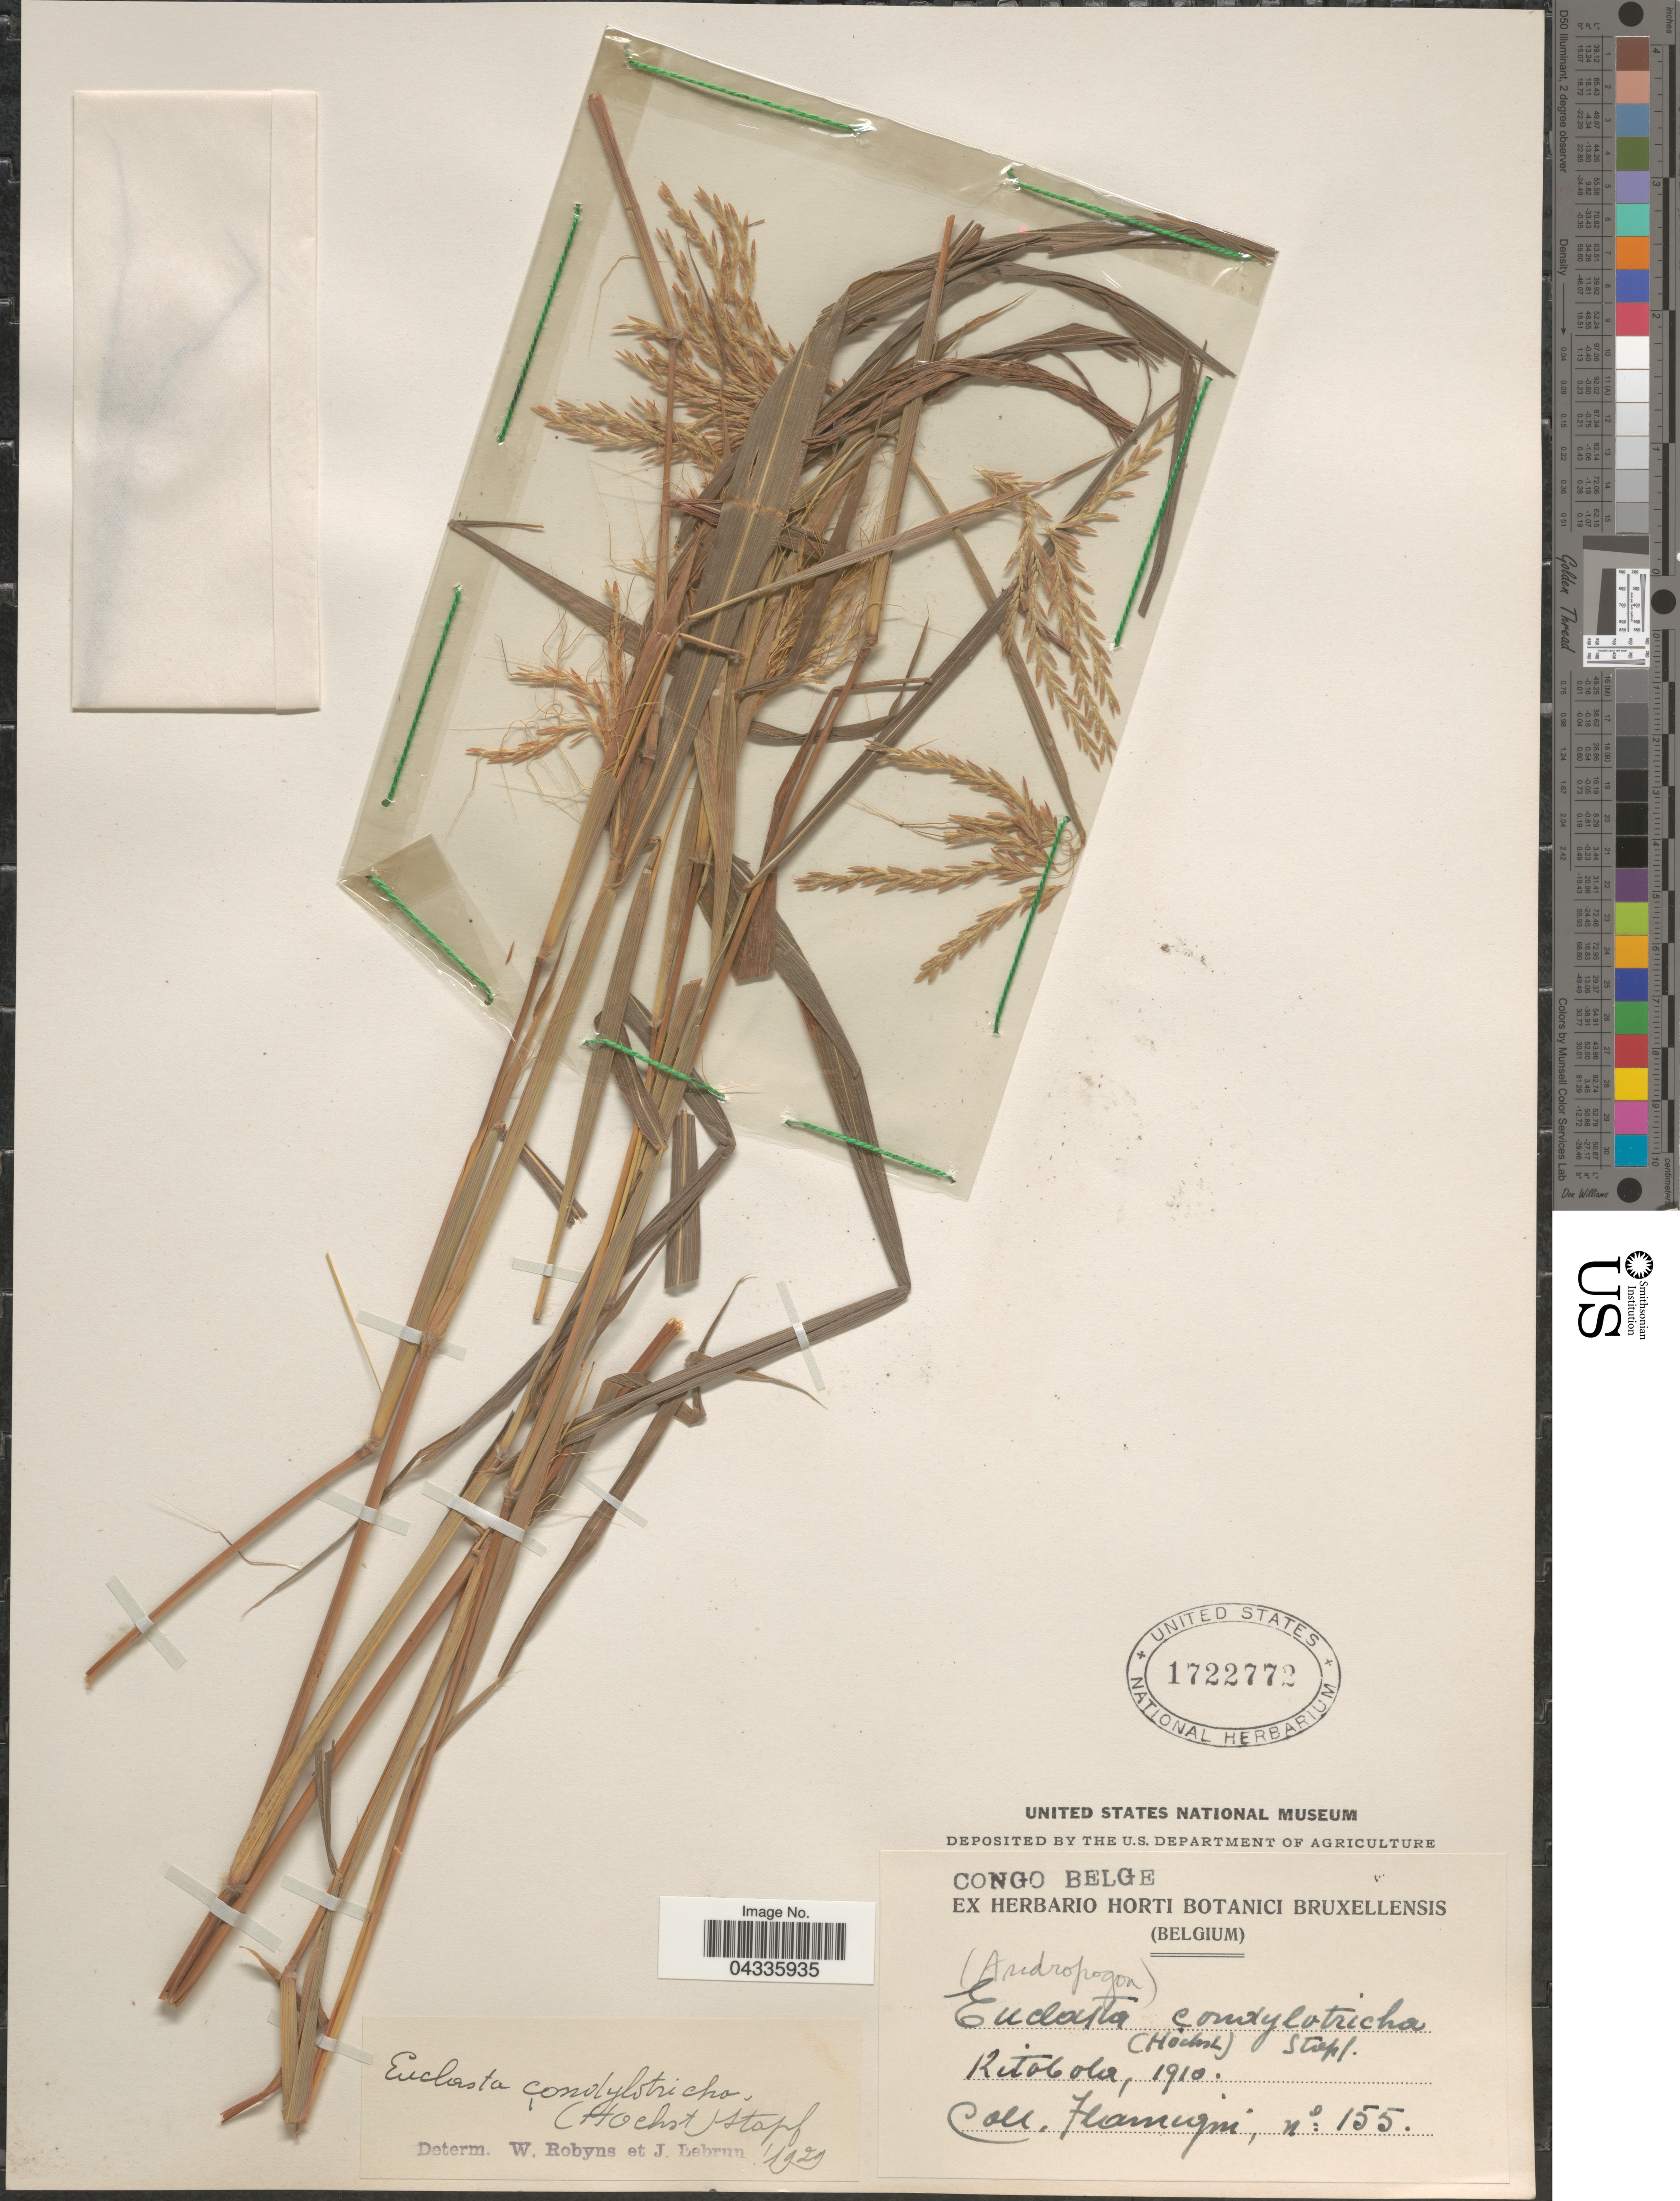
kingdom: Plantae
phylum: Tracheophyta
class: Liliopsida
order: Poales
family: Poaceae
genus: Euclasta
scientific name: Euclasta condylotricha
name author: (Hochst. ex Steud.) Stapf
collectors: Flamigni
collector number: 155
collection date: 1910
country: Congo, Democratic Republic of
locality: Congo Belge. Kitobola.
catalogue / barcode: US 1722772